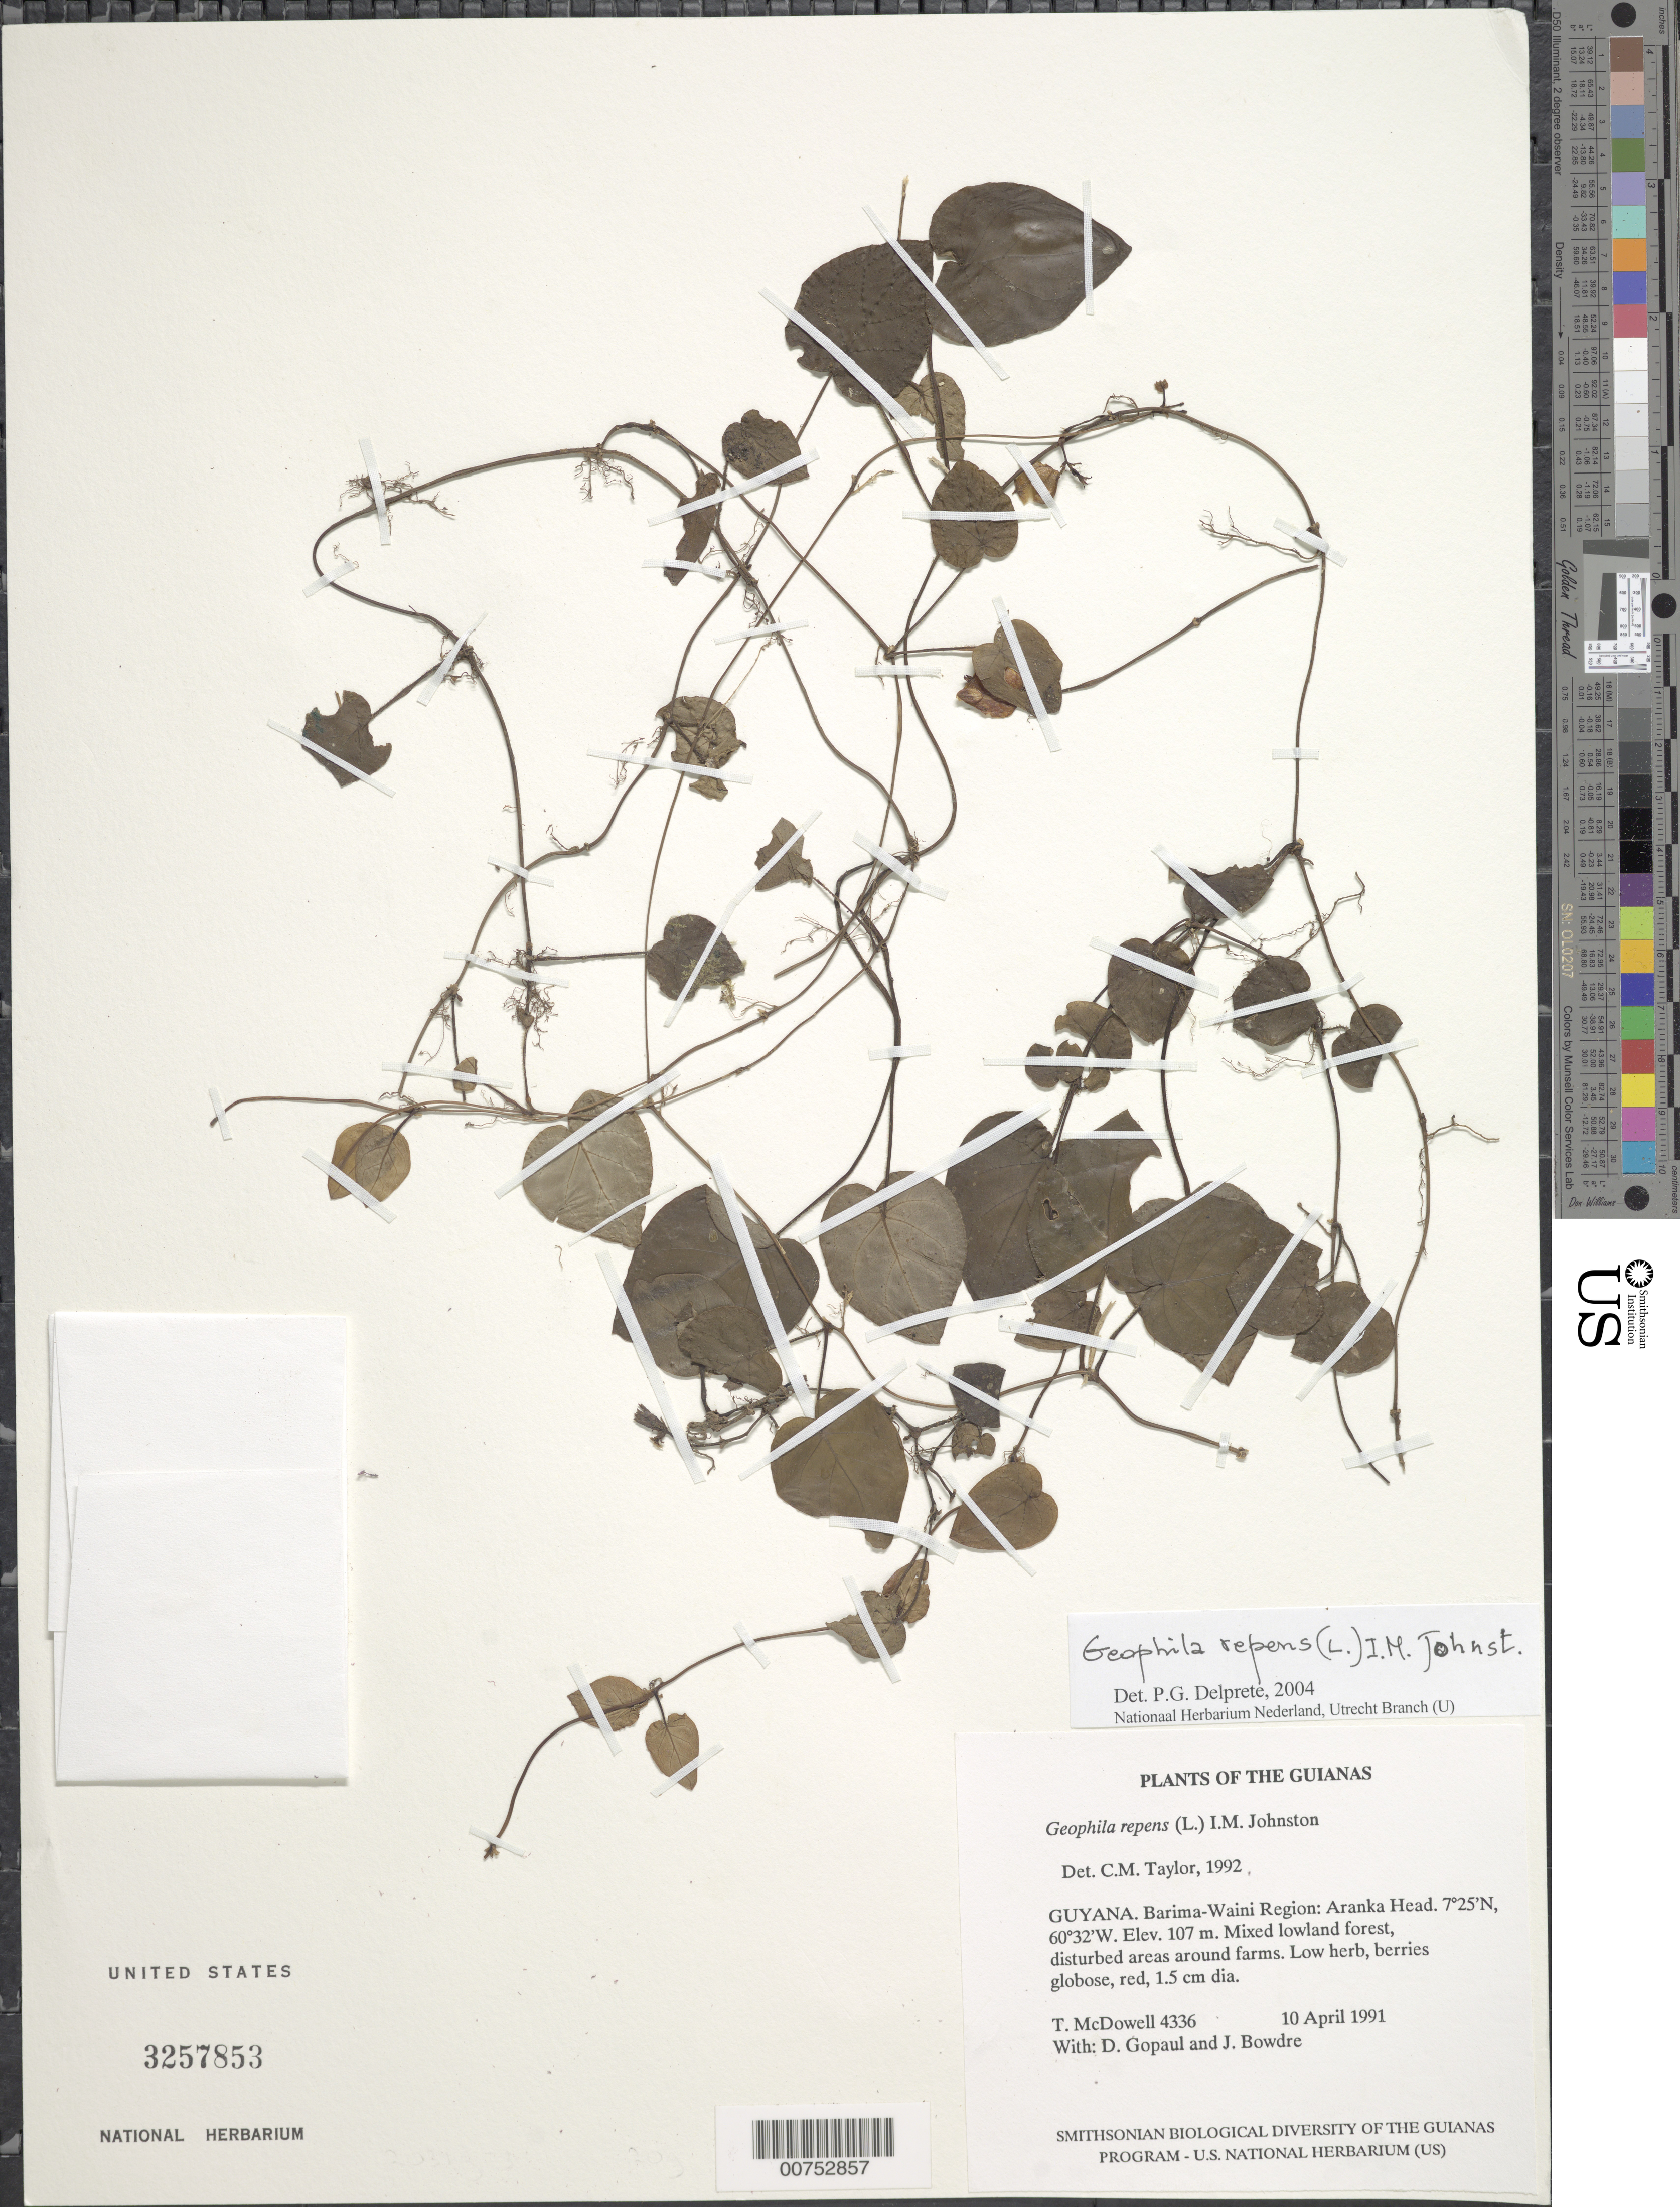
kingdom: Plantae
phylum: Tracheophyta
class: Magnoliopsida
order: Gentianales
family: Rubiaceae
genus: Geophila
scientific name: Geophila repens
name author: (L.) I.M. Johnst.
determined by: Taylor, Charlotte M.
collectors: T. McDowell, D. Gopaul & J. Bowdre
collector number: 4336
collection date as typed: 10 April 1991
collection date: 1991-04-10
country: Guyana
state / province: Barima-Waini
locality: Aranka Head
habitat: Mixed lowland forest, disturbed areas around farms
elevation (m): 107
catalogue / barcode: US 3257853